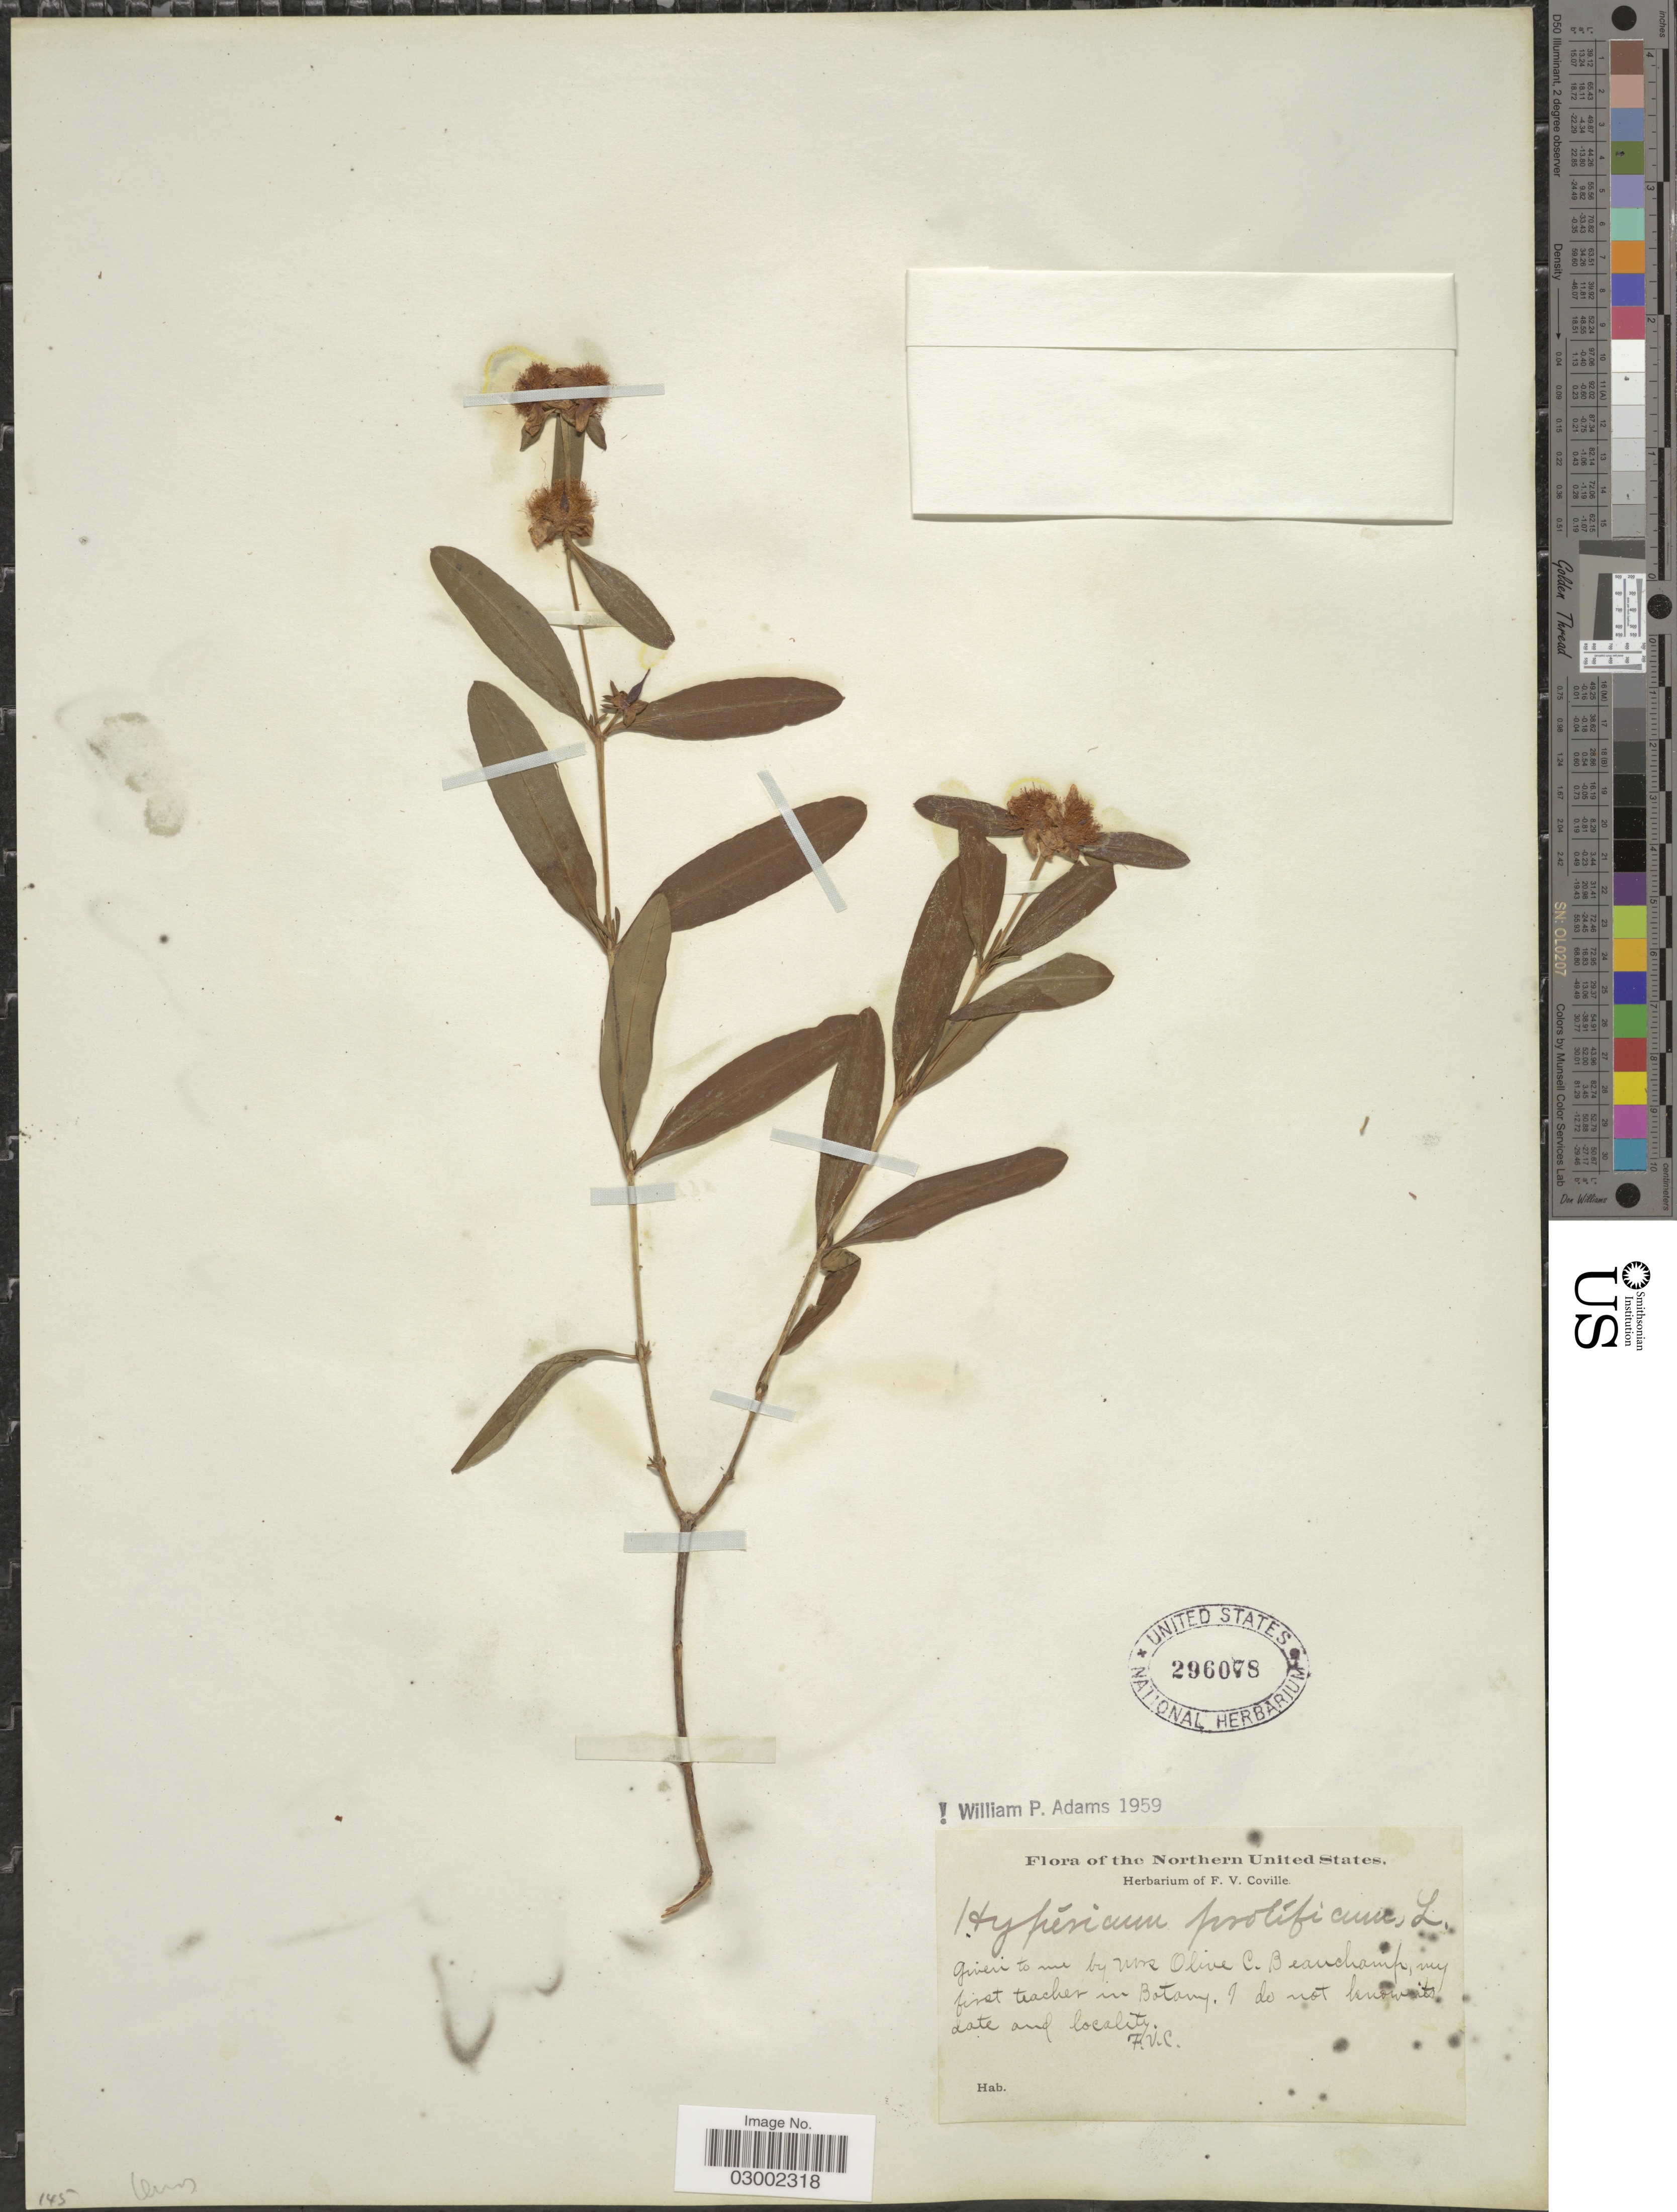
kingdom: Plantae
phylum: Tracheophyta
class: Magnoliopsida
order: Malpighiales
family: Hypericaceae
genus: Hypericum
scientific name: Hypericum prolificum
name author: L.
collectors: F. V. Coville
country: United States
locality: Northern United States.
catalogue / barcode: US 296078